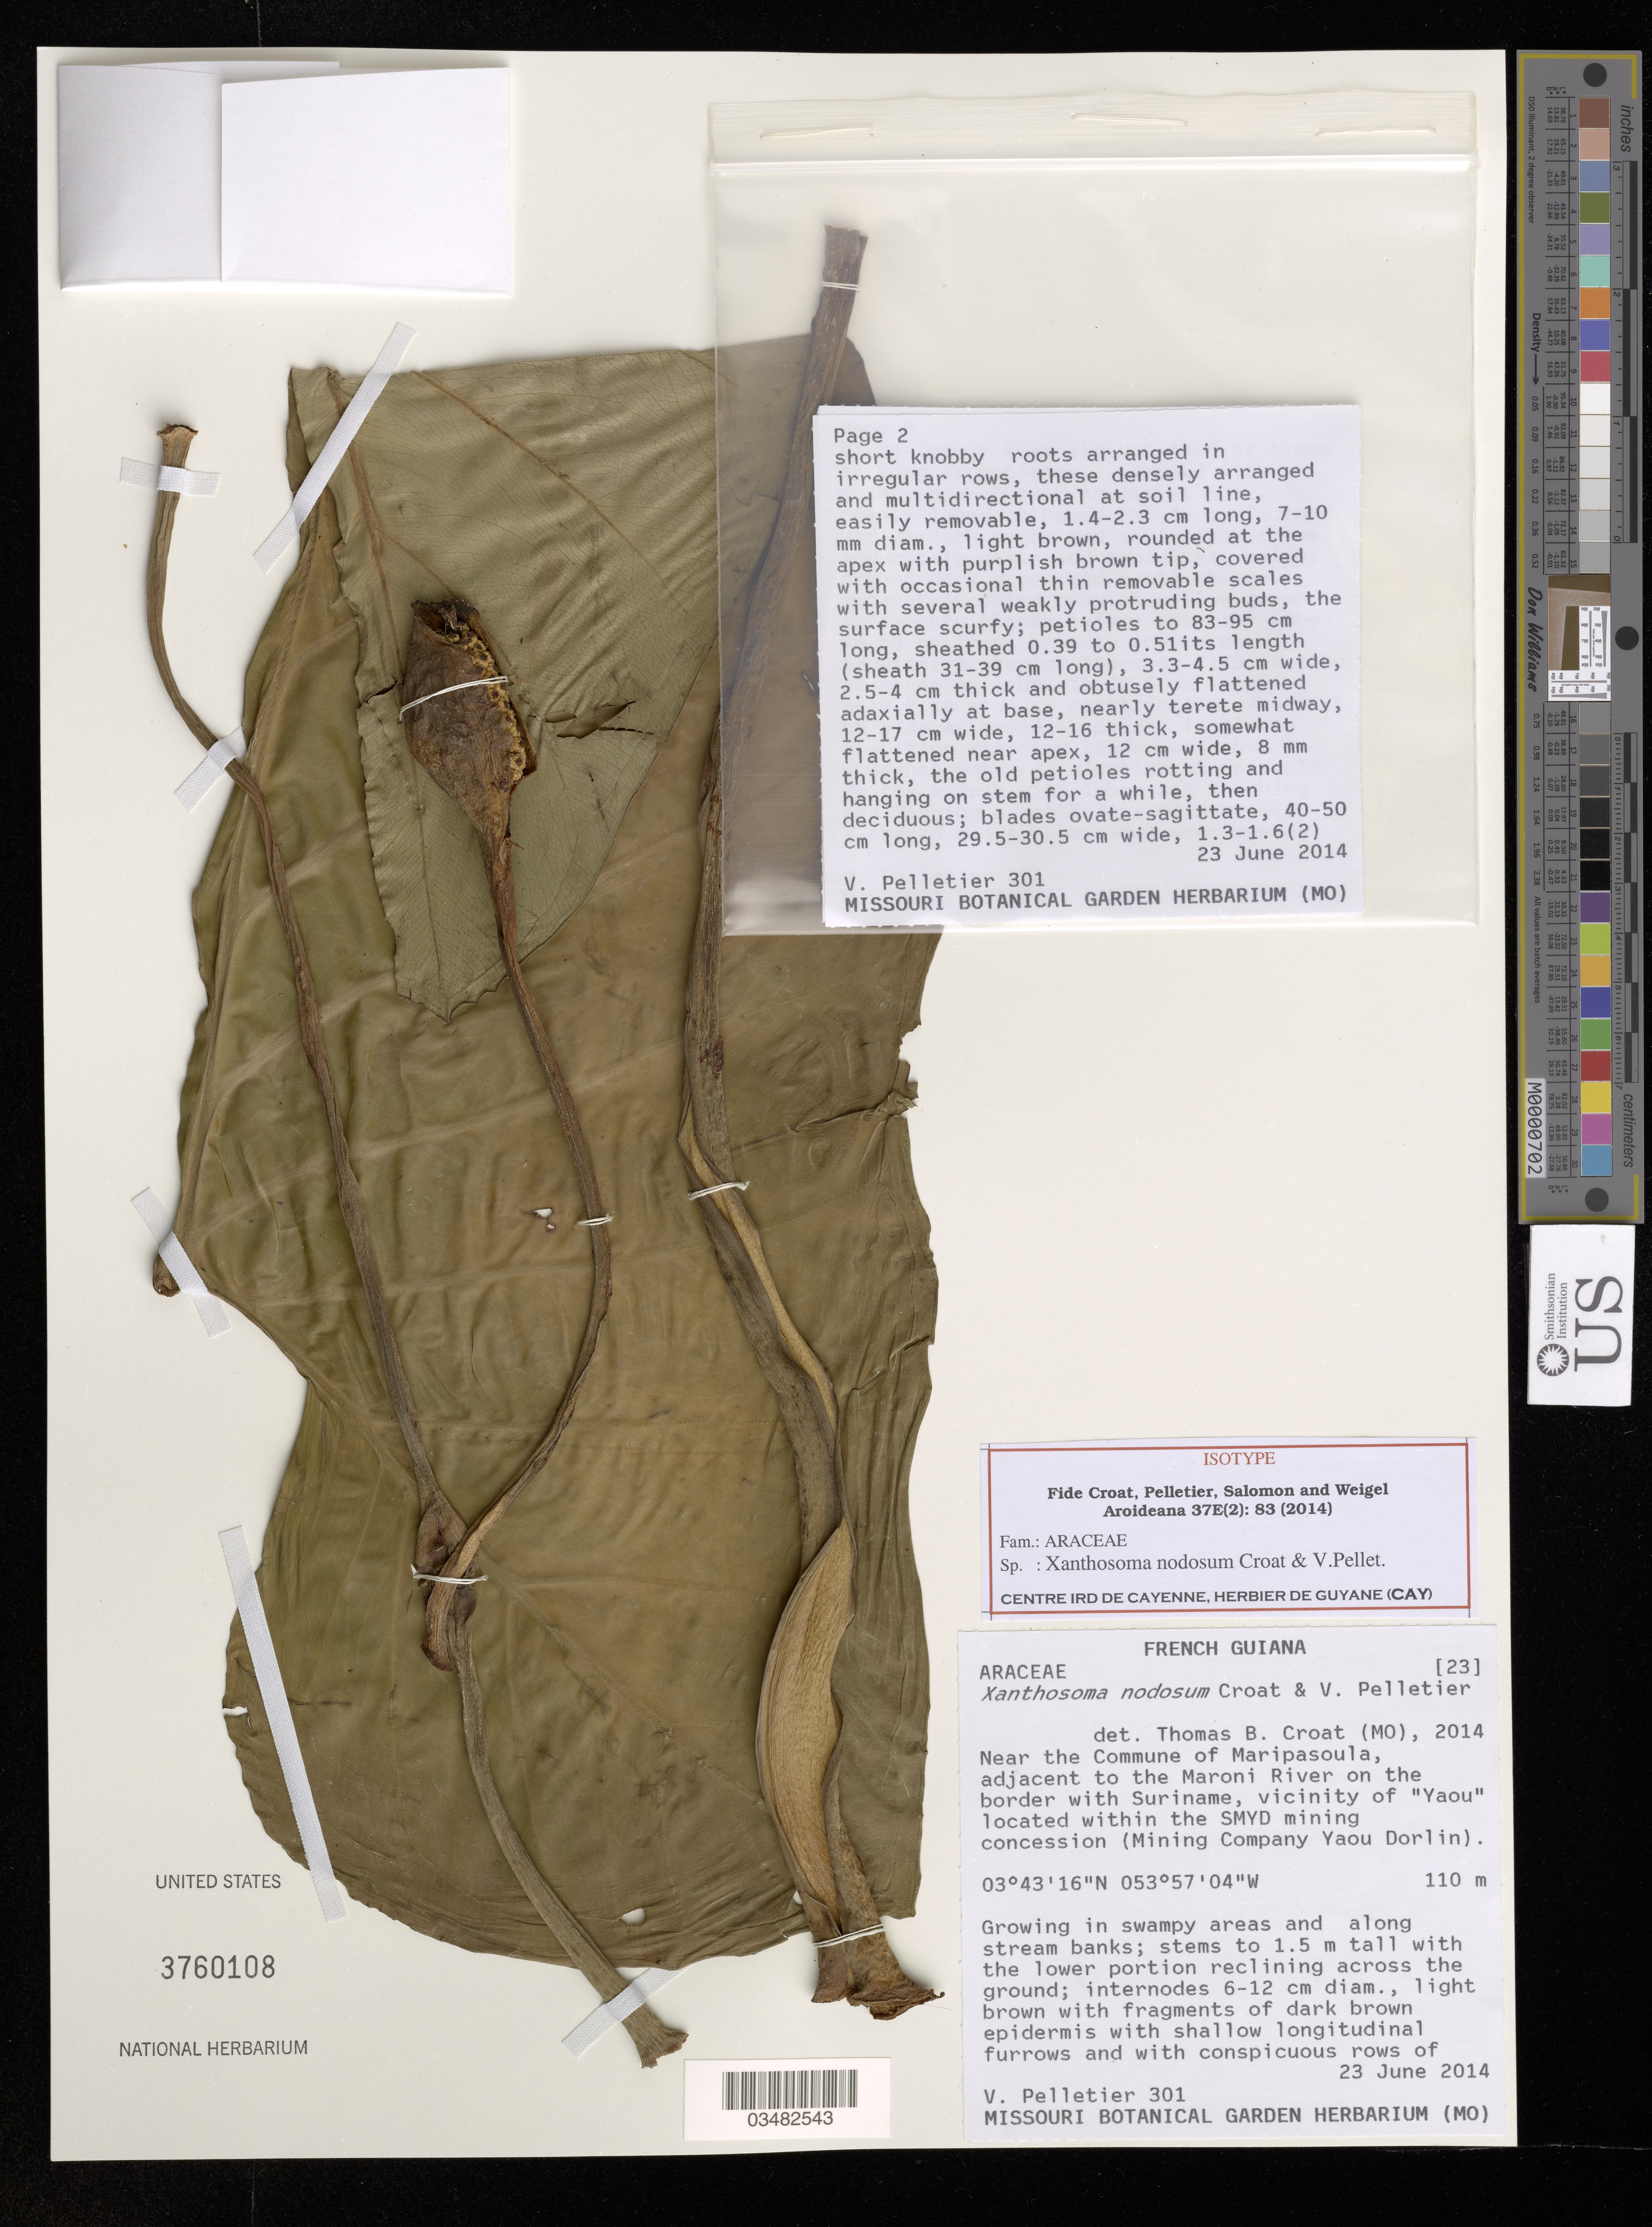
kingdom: Plantae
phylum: Tracheophyta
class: Liliopsida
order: Alismatales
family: Araceae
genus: Xanthosoma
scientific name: Xanthosoma nodosum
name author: Croat & Pelletier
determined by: Croat, Thomas B., Missouri Botanical Garden (MO)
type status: Isotype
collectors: V. Pelletier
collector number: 301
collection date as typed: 23 June 2014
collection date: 2014-06-23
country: French Guiana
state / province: Saint-Laurent-du-Maroni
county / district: Maripasoula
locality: near the commune of Maripasoula, adjacent to the Maroni River on the border with Suriname, vicinity of "Yaou" located within the SMYD mining concession (Mining Company Yaou Dorlin)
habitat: swampy areas and along stream banks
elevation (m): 110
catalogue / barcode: US 3760108